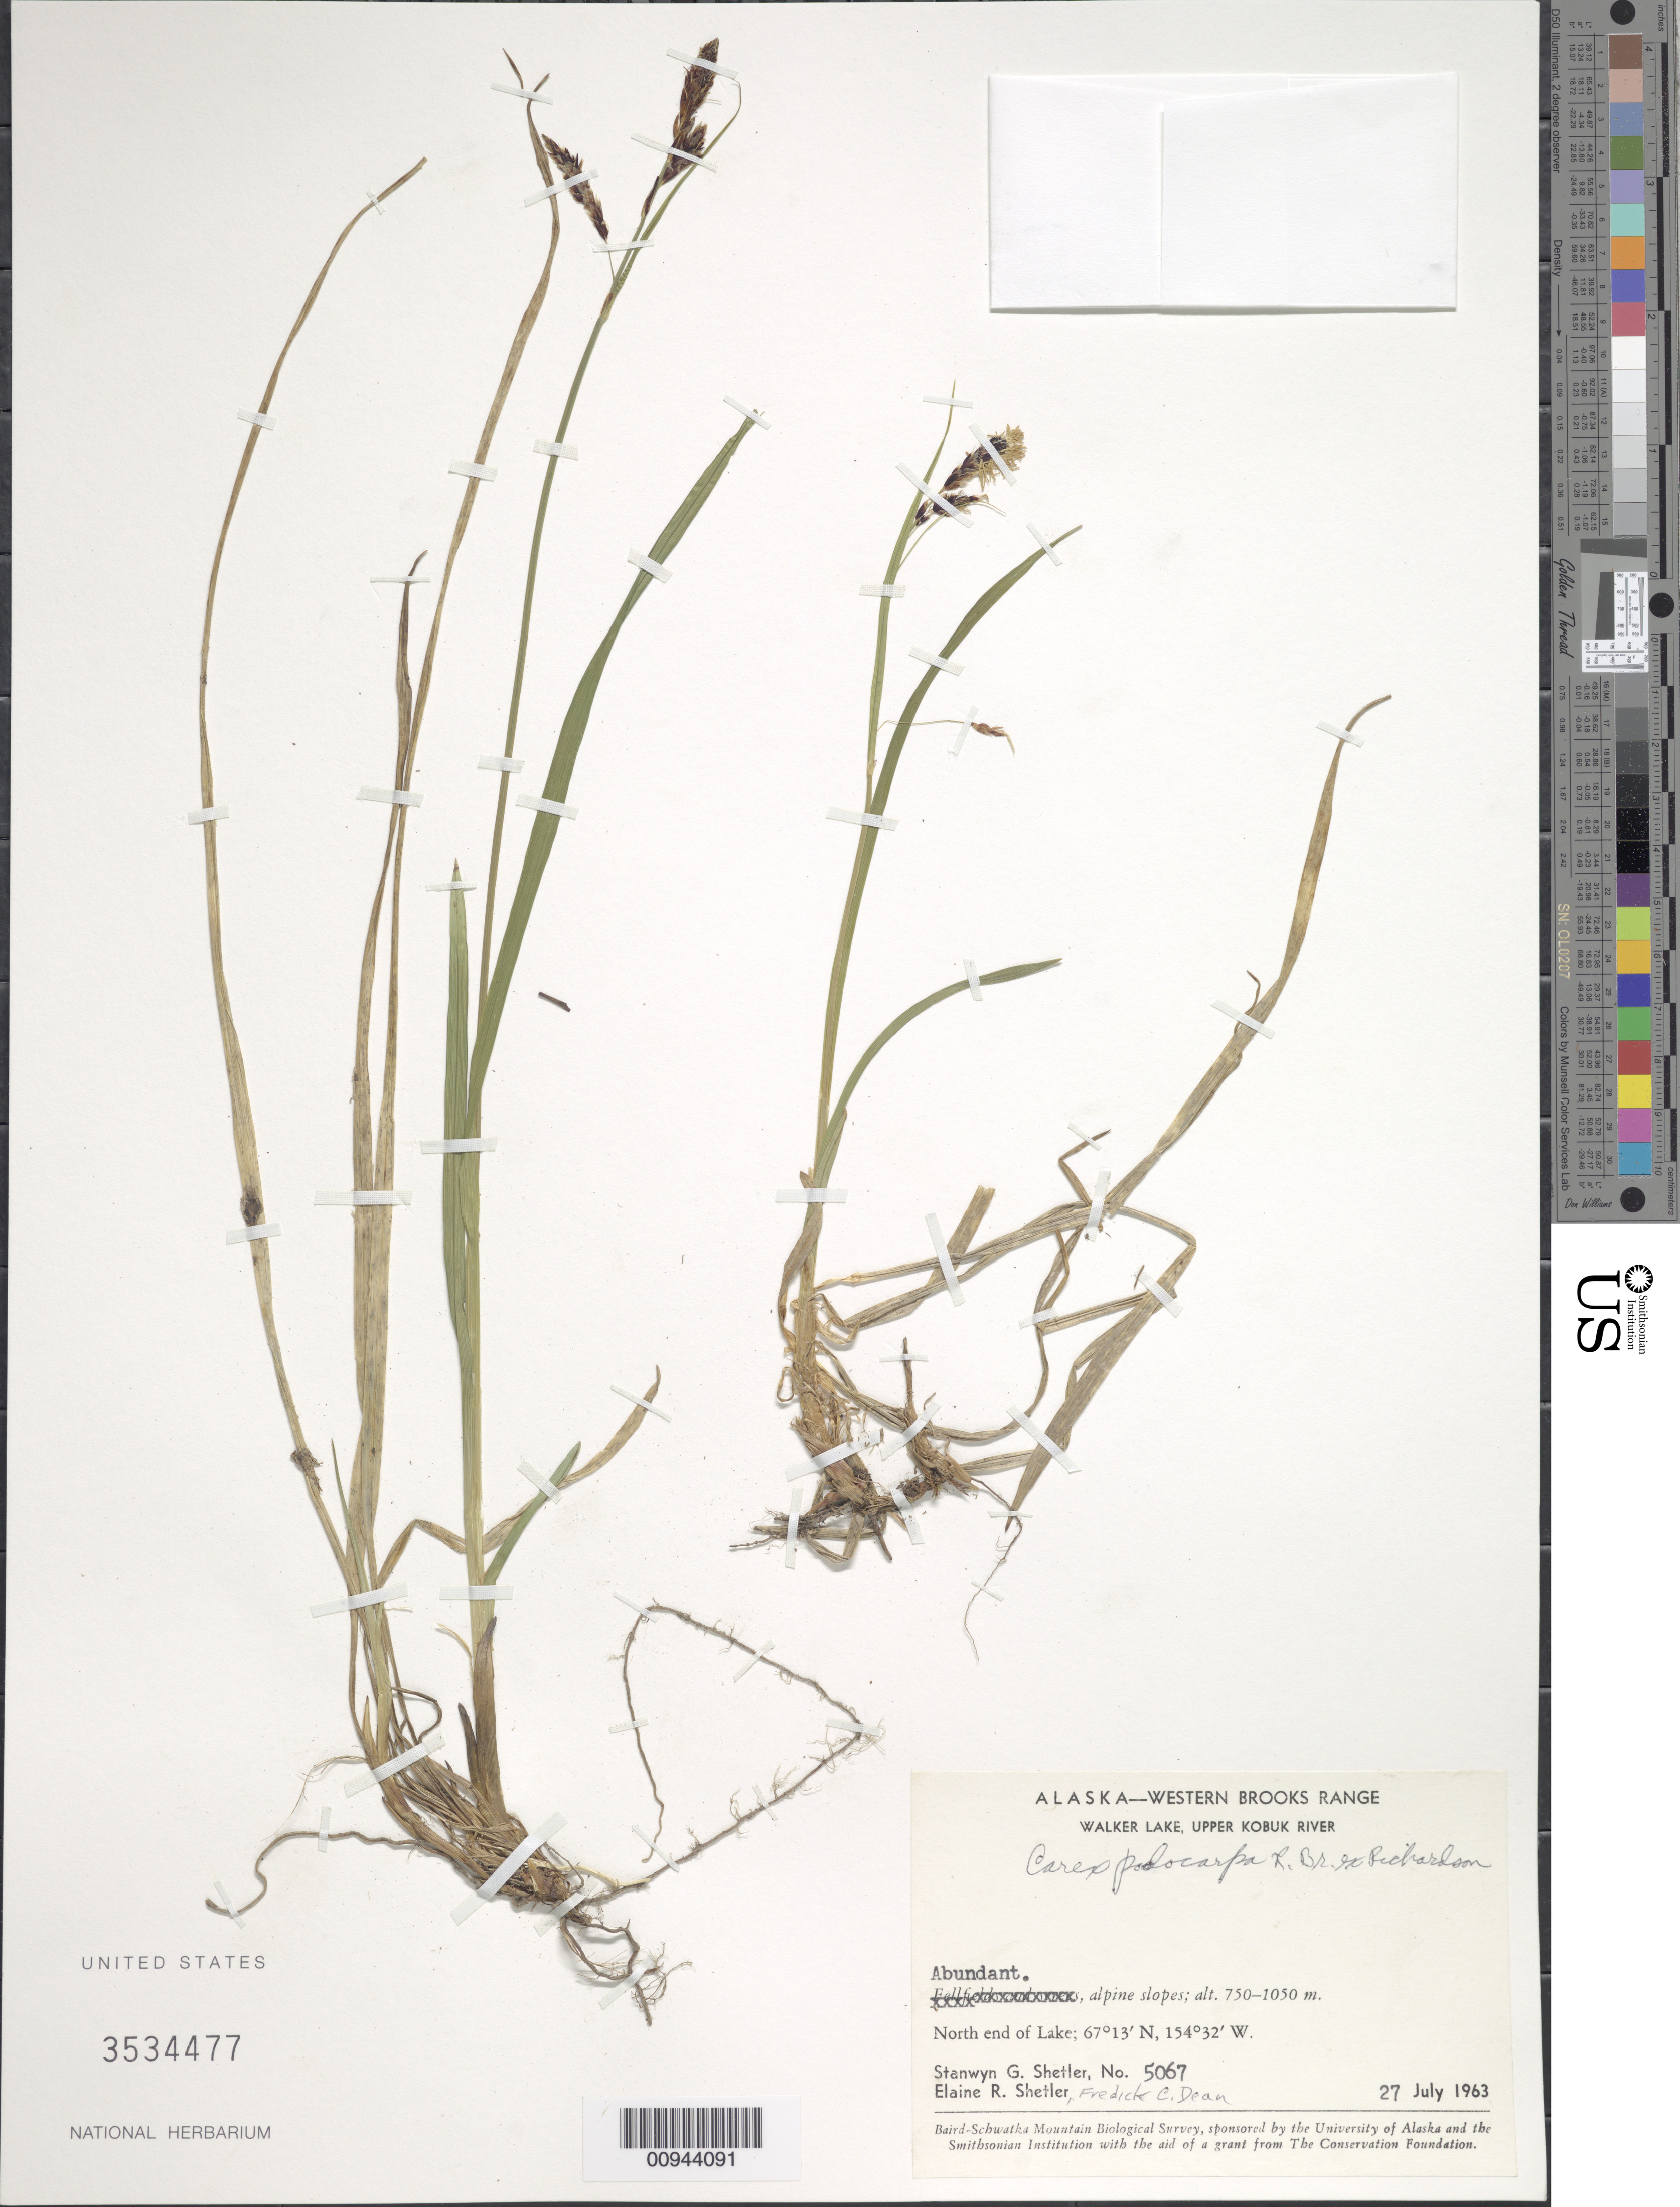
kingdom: Plantae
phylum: Tracheophyta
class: Liliopsida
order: Poales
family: Cyperaceae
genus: Carex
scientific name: Carex podocarpa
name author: R. Br.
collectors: S. Shetler, E. R. Shetler & F. C. Dean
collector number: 5067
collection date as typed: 27 Jul 1963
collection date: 1963-07-27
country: United States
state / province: Alaska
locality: North end of Walker Lake. Western Brooks Range, Upper Kobuk River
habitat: Alpine slopes.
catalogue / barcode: US 3534477